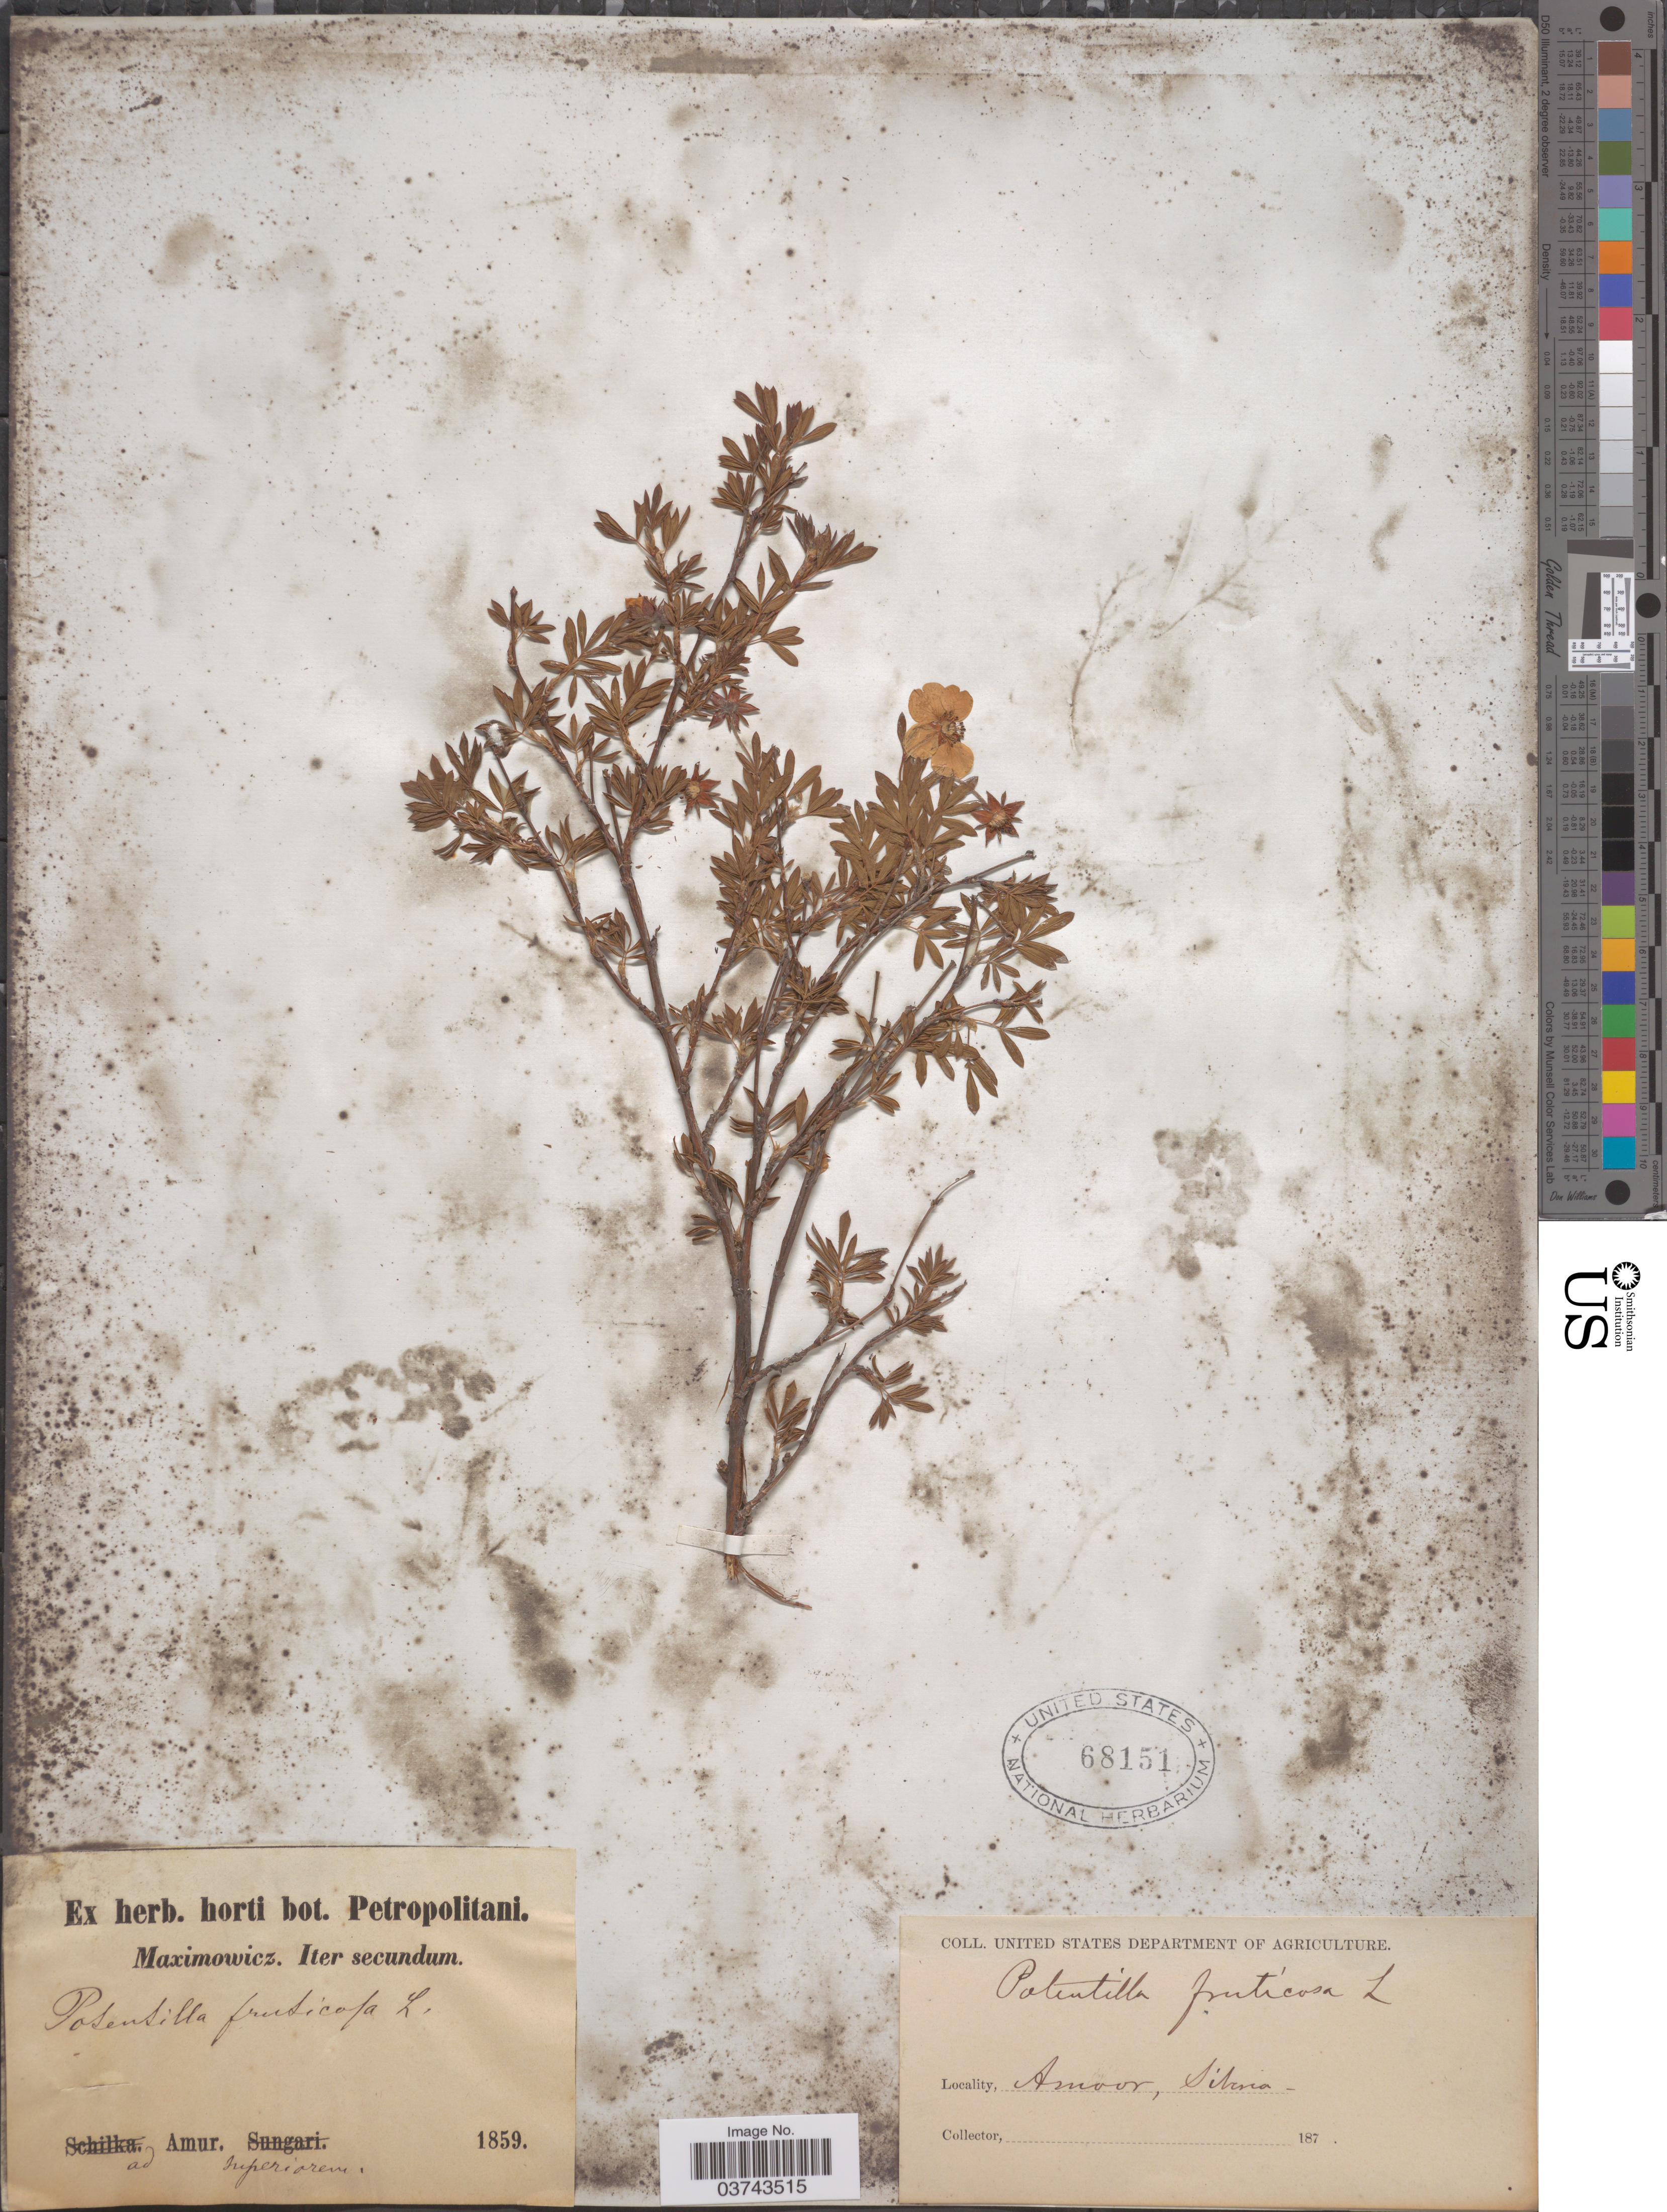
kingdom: Plantae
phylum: Tracheophyta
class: Magnoliopsida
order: Rosales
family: Rosaceae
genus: Dasiphora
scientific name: Dasiphora fruticosa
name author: (L.) Rydb.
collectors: Maximowicz, --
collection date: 1859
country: Russian Federation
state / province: Amur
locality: Ad Amur superiorem. Siberia.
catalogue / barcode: US 68151